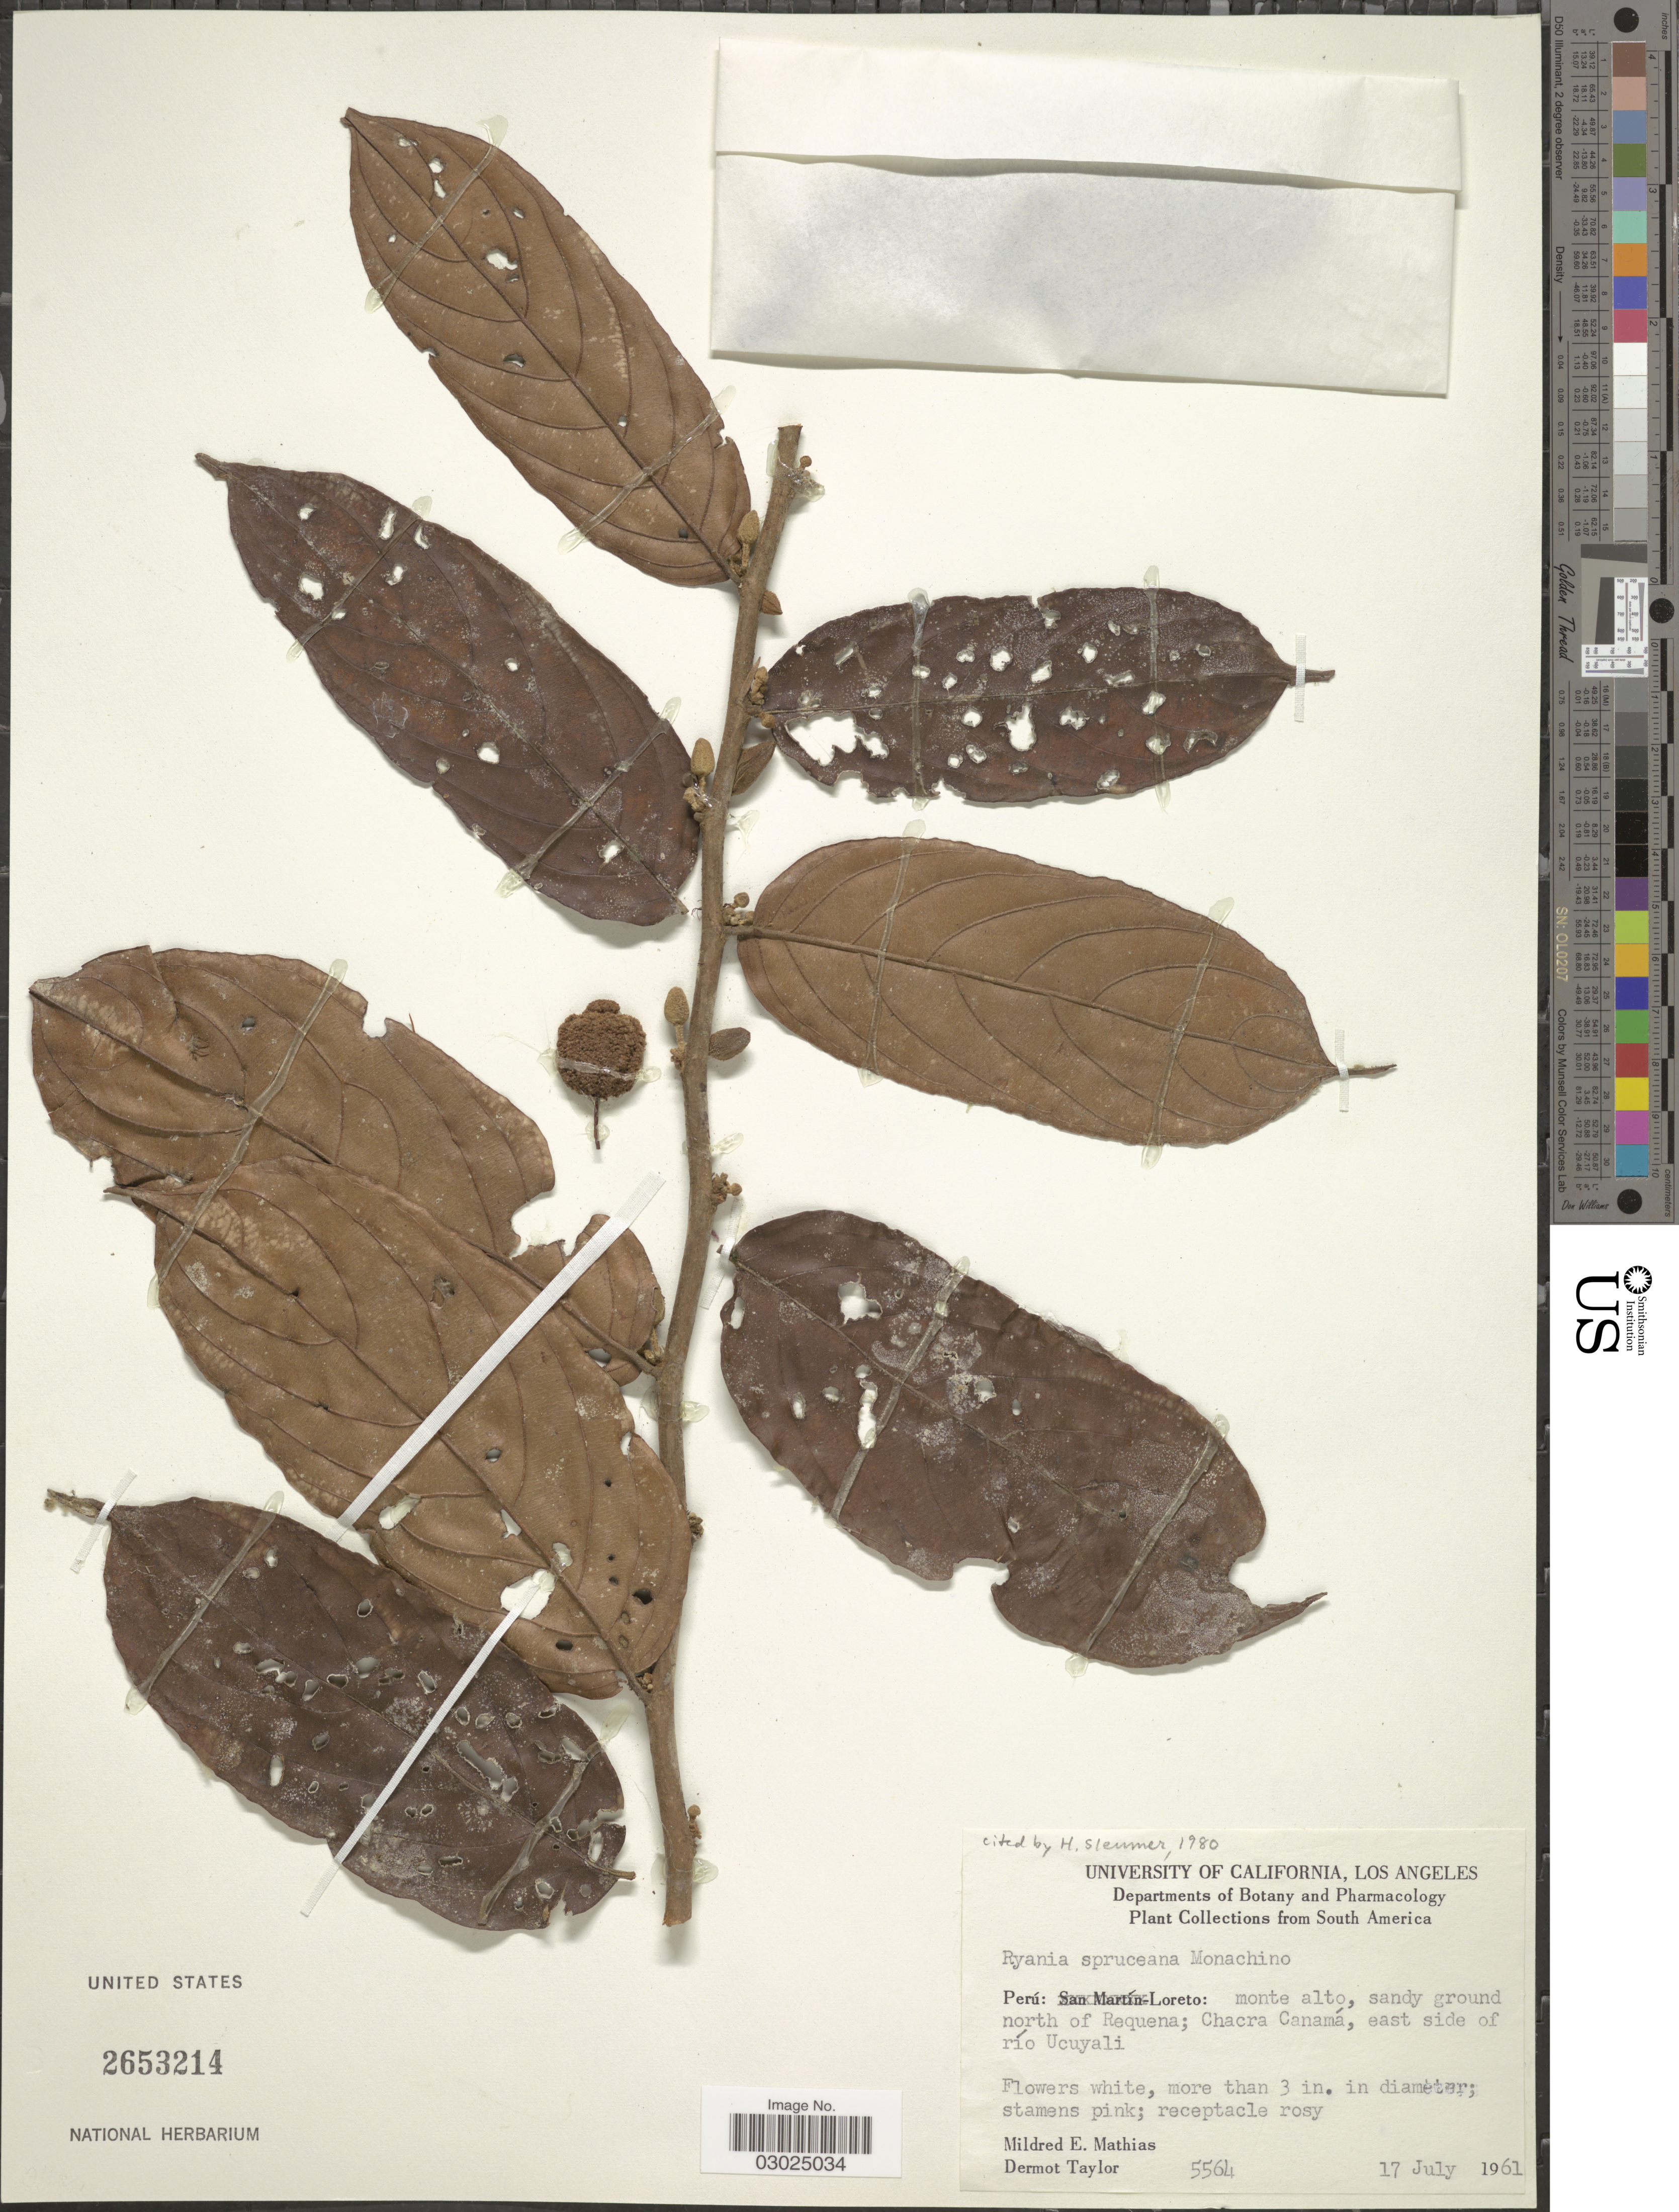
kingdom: Plantae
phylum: Tracheophyta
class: Magnoliopsida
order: Malpighiales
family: Salicaceae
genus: Ryania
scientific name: Ryania spruceana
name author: Monach.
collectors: M. E. Mathias & D. Taylor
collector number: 5564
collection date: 1961-07-17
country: Peru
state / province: Loreto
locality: Loreto: monte alto, sandy ground north of Requena; Chacra Canamá, east side of río Ucayali.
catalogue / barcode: US 2653214